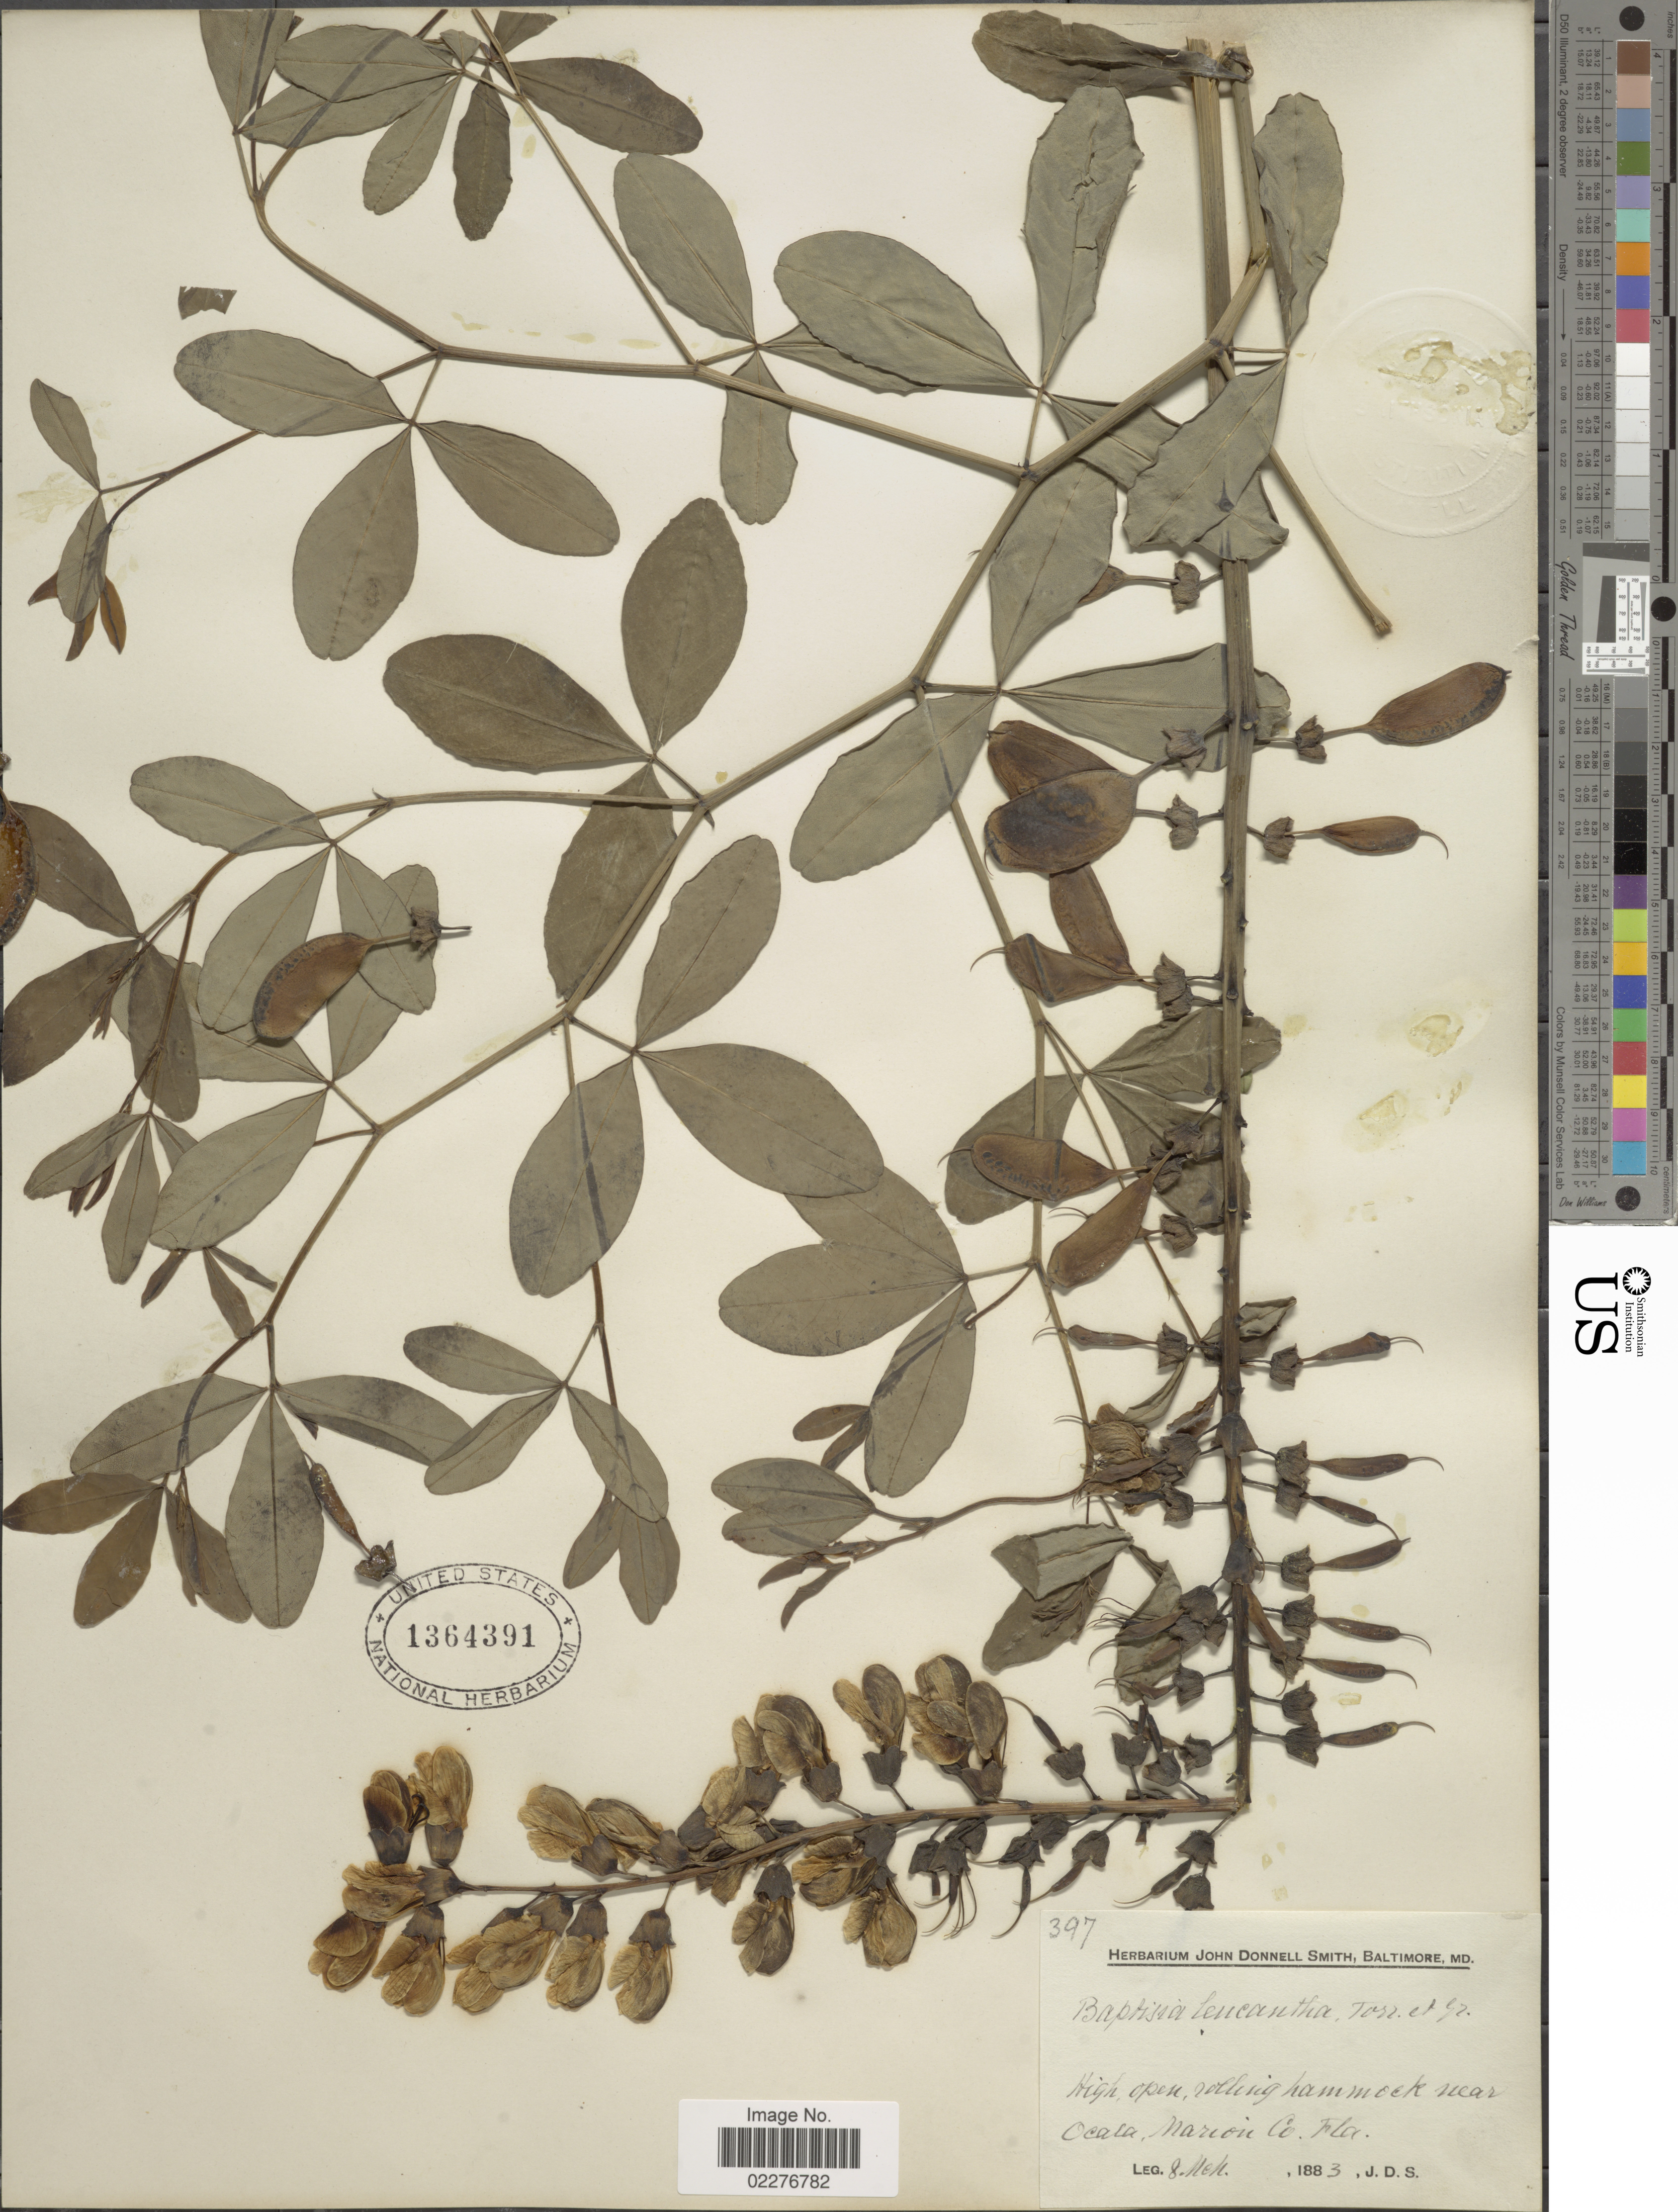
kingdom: Plantae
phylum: Tracheophyta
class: Magnoliopsida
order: Fabales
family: Fabaceae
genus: Baptisia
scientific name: Baptisia leucantha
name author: Torr. & A. Gray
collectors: J. Donnell Smith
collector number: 397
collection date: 1883-03-08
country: United States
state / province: Florida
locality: High open rolling hammock near Ocala, Marion Co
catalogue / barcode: US 1364391